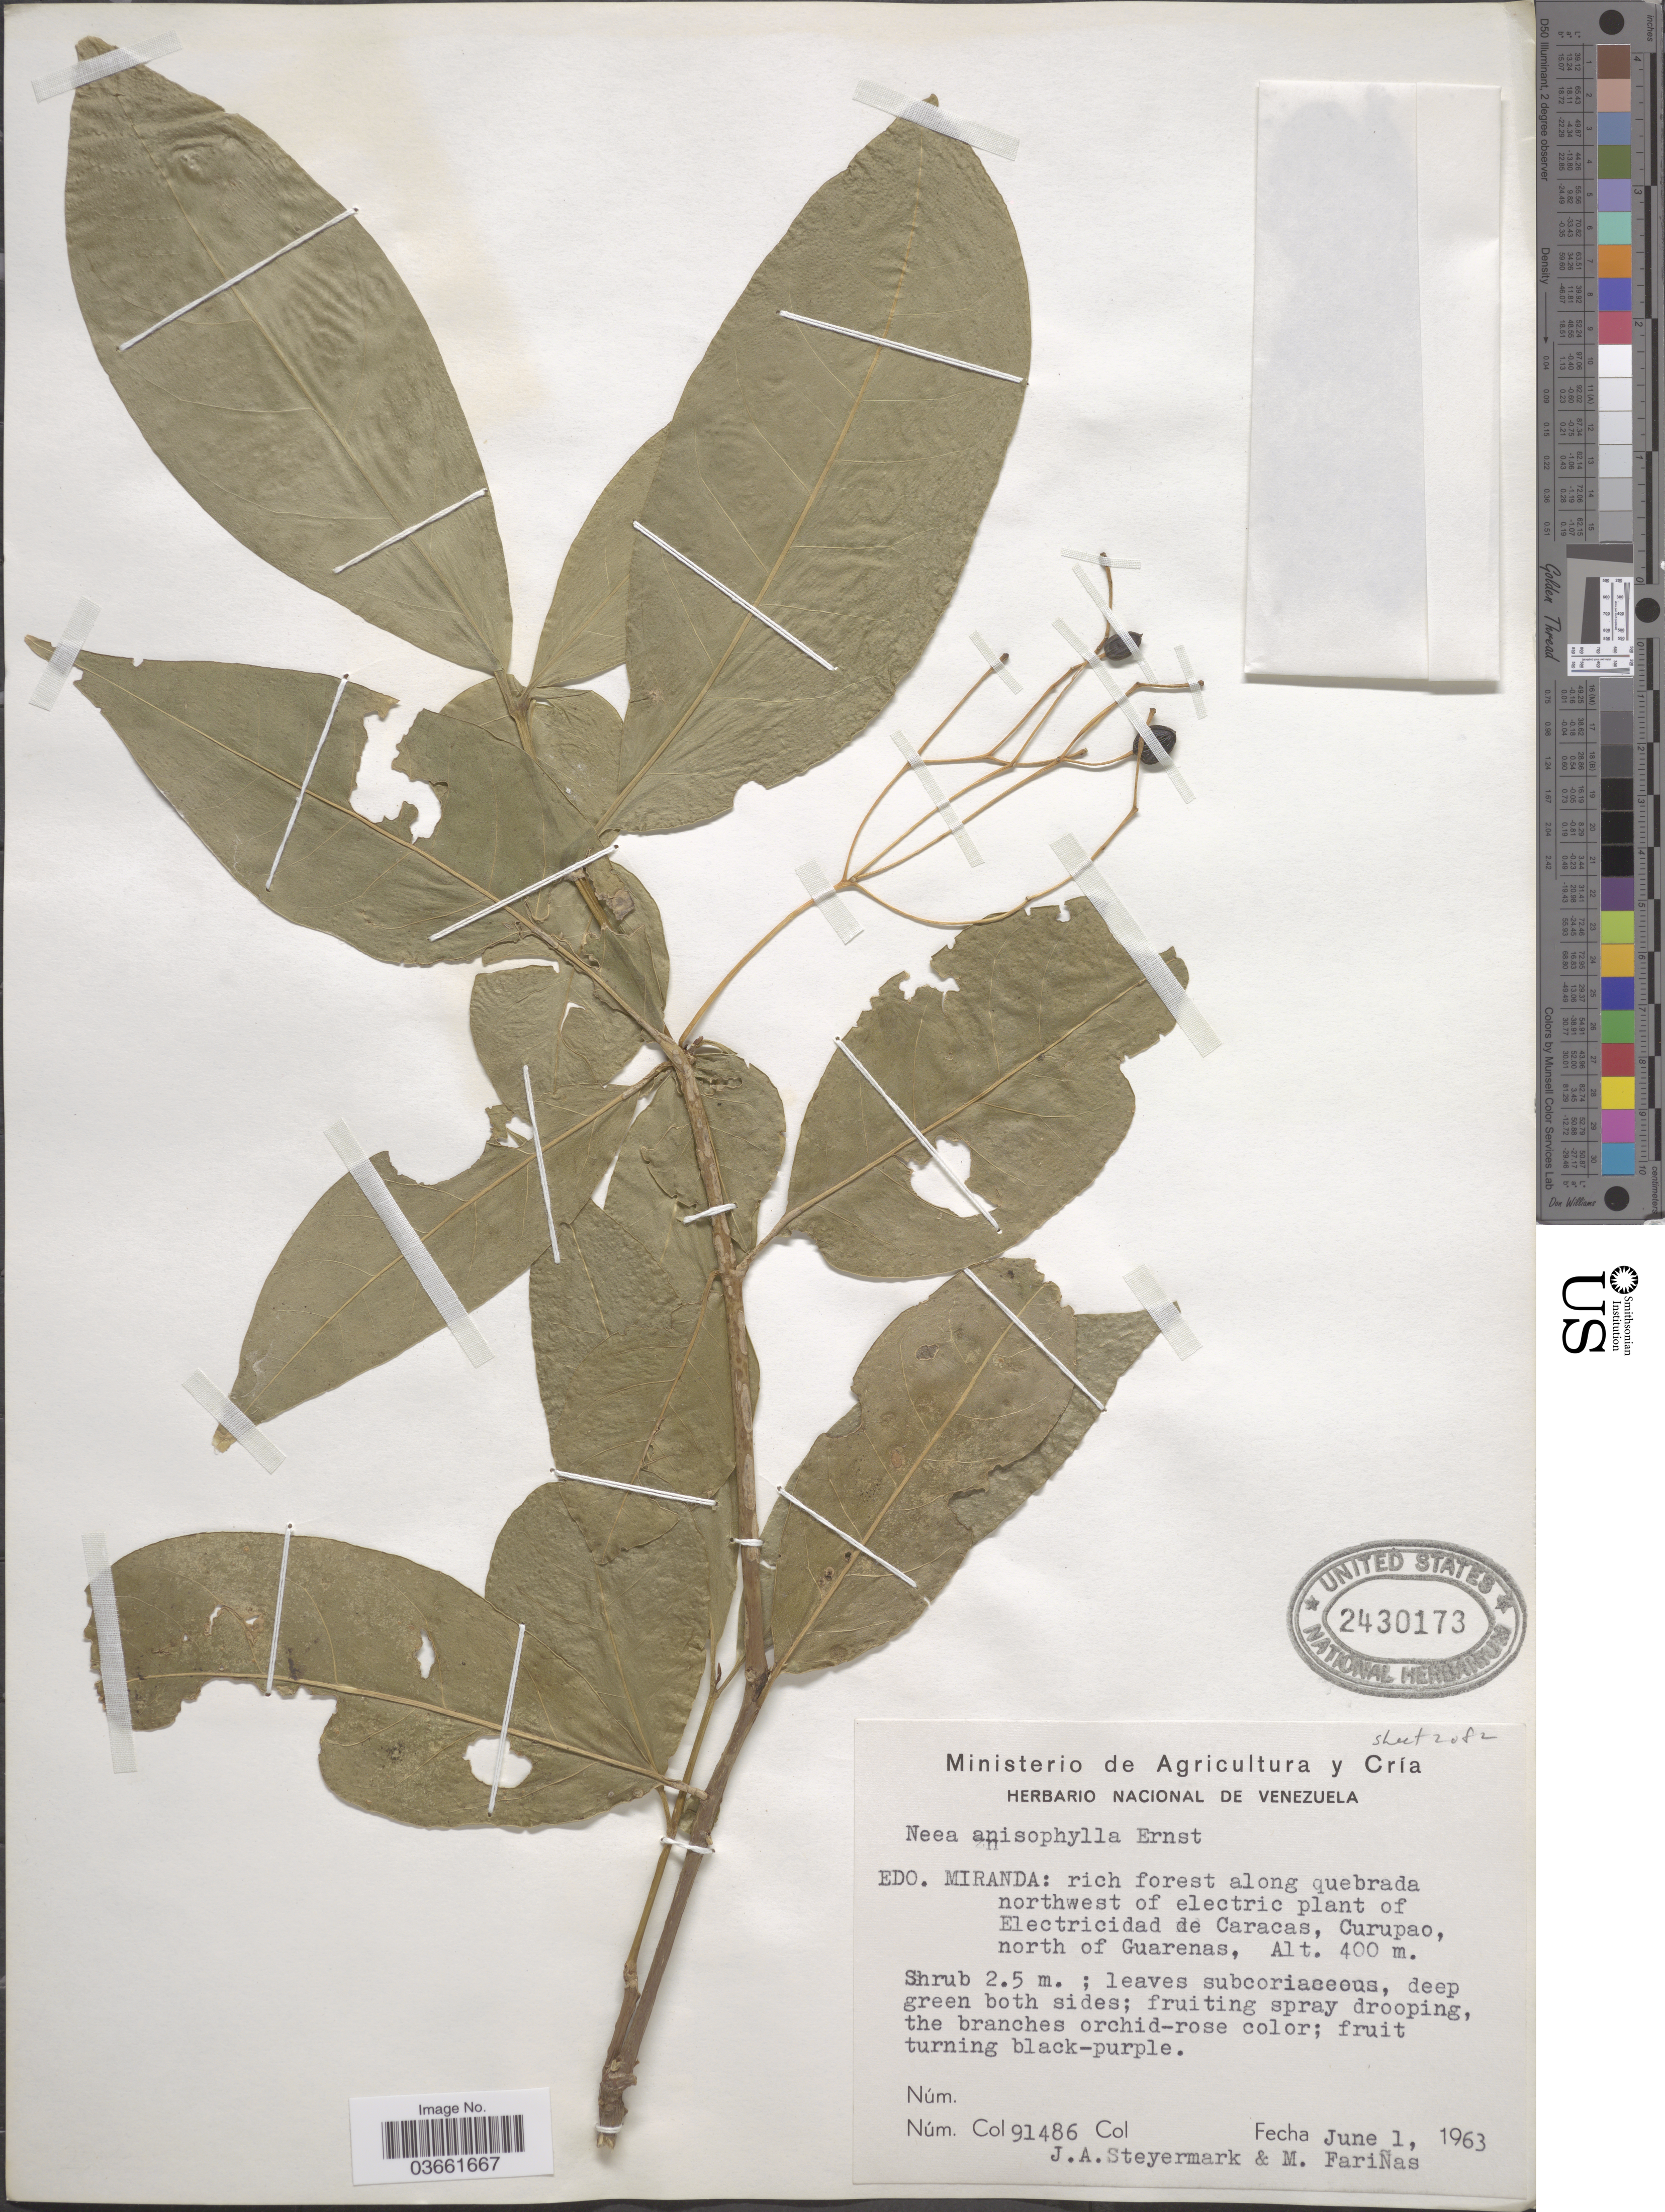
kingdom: Plantae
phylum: Tracheophyta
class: Magnoliopsida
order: Caryophyllales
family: Nyctaginaceae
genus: Neea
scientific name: Neea anisophylla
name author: Ernst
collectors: J. Steyermark & M. Fariñas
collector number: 91486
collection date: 1963-06-01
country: Venezuela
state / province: Miranda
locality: Rich forest along quebrada northwest of electric plant of Electricidad de Caracas, Curupao, north of Guarenas.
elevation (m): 400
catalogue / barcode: US 2430173